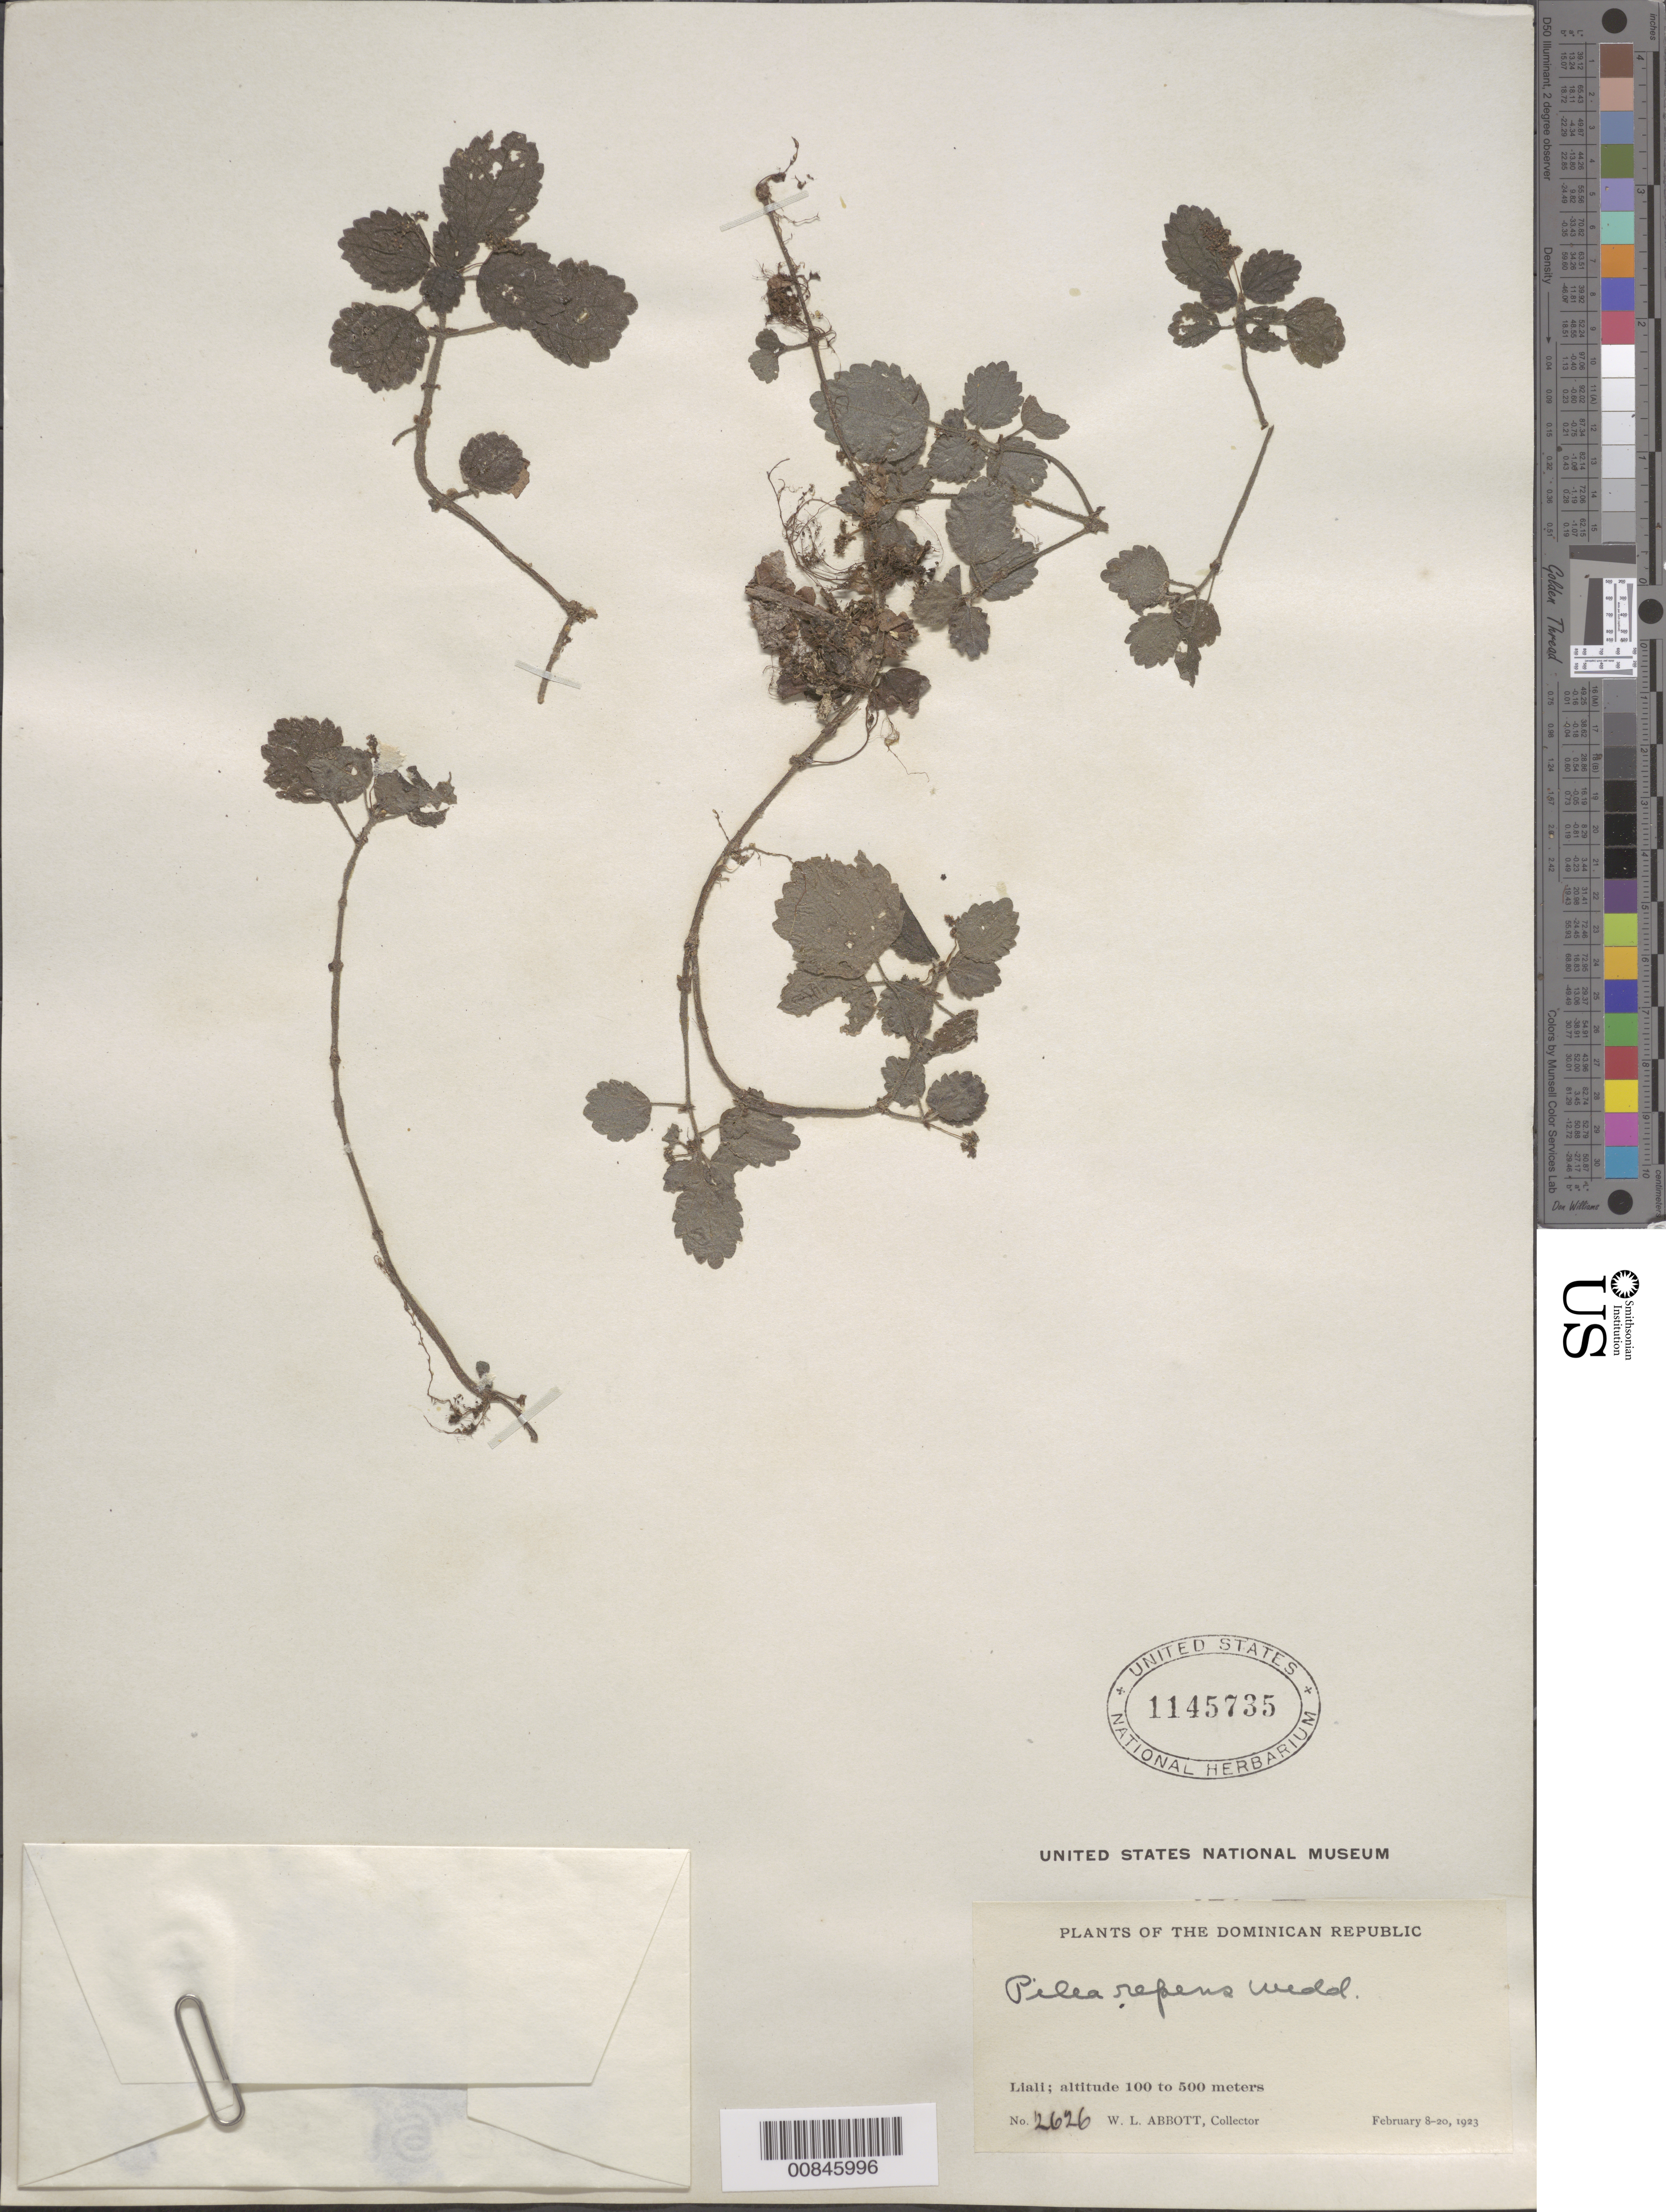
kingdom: Plantae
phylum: Tracheophyta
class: Magnoliopsida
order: Rosales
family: Urticaceae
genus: Pilea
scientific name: Pilea repens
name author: (Sw.) Wedd.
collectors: W. L. Abbott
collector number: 2626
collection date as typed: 08 Feb 1923 to 20 Feb 1923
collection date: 1923-02-08/1923-02-20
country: Dominican Republic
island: Hispaniola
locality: Liali.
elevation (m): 100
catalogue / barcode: US 1145735